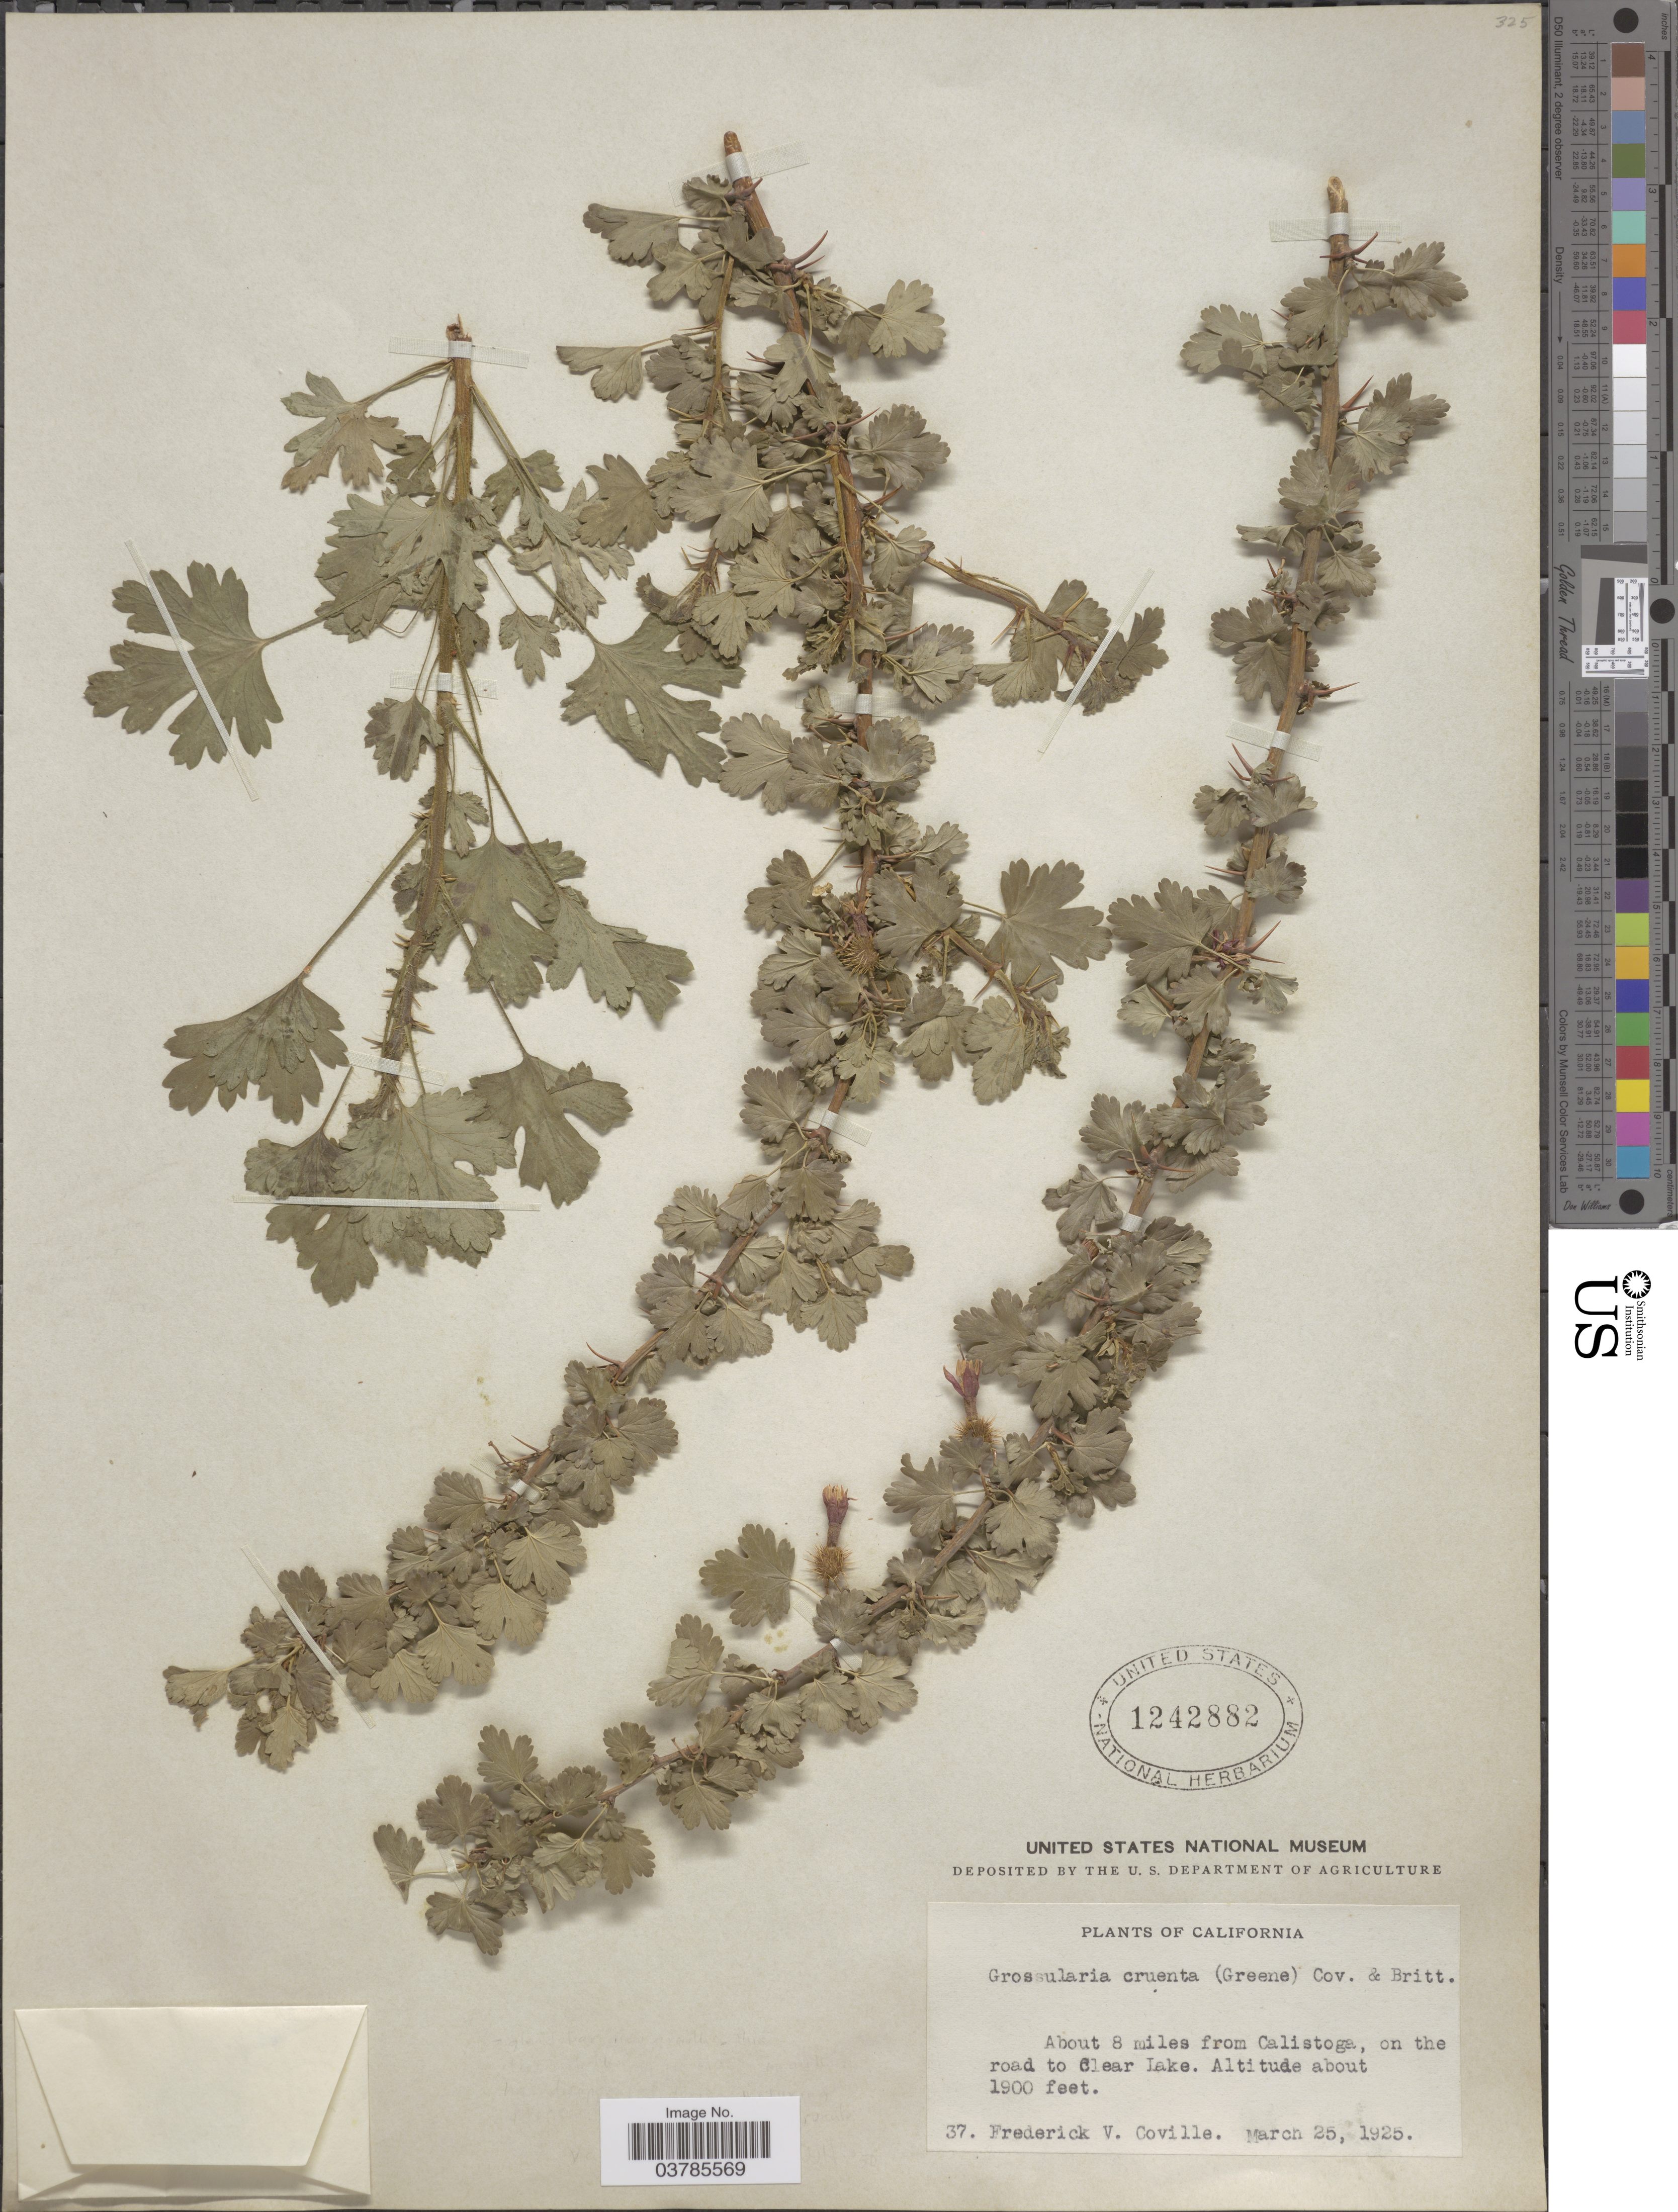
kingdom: Plantae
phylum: Tracheophyta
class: Magnoliopsida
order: Saxifragales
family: Grossulariaceae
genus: Ribes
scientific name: Ribes roezlii var. cruentum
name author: (Greene) Rehder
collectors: F. V. Coville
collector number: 37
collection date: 1925-03-25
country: United States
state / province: California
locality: About 8 miles from Calistoga, on the road to Clear Lake.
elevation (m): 579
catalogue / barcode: US 1242882